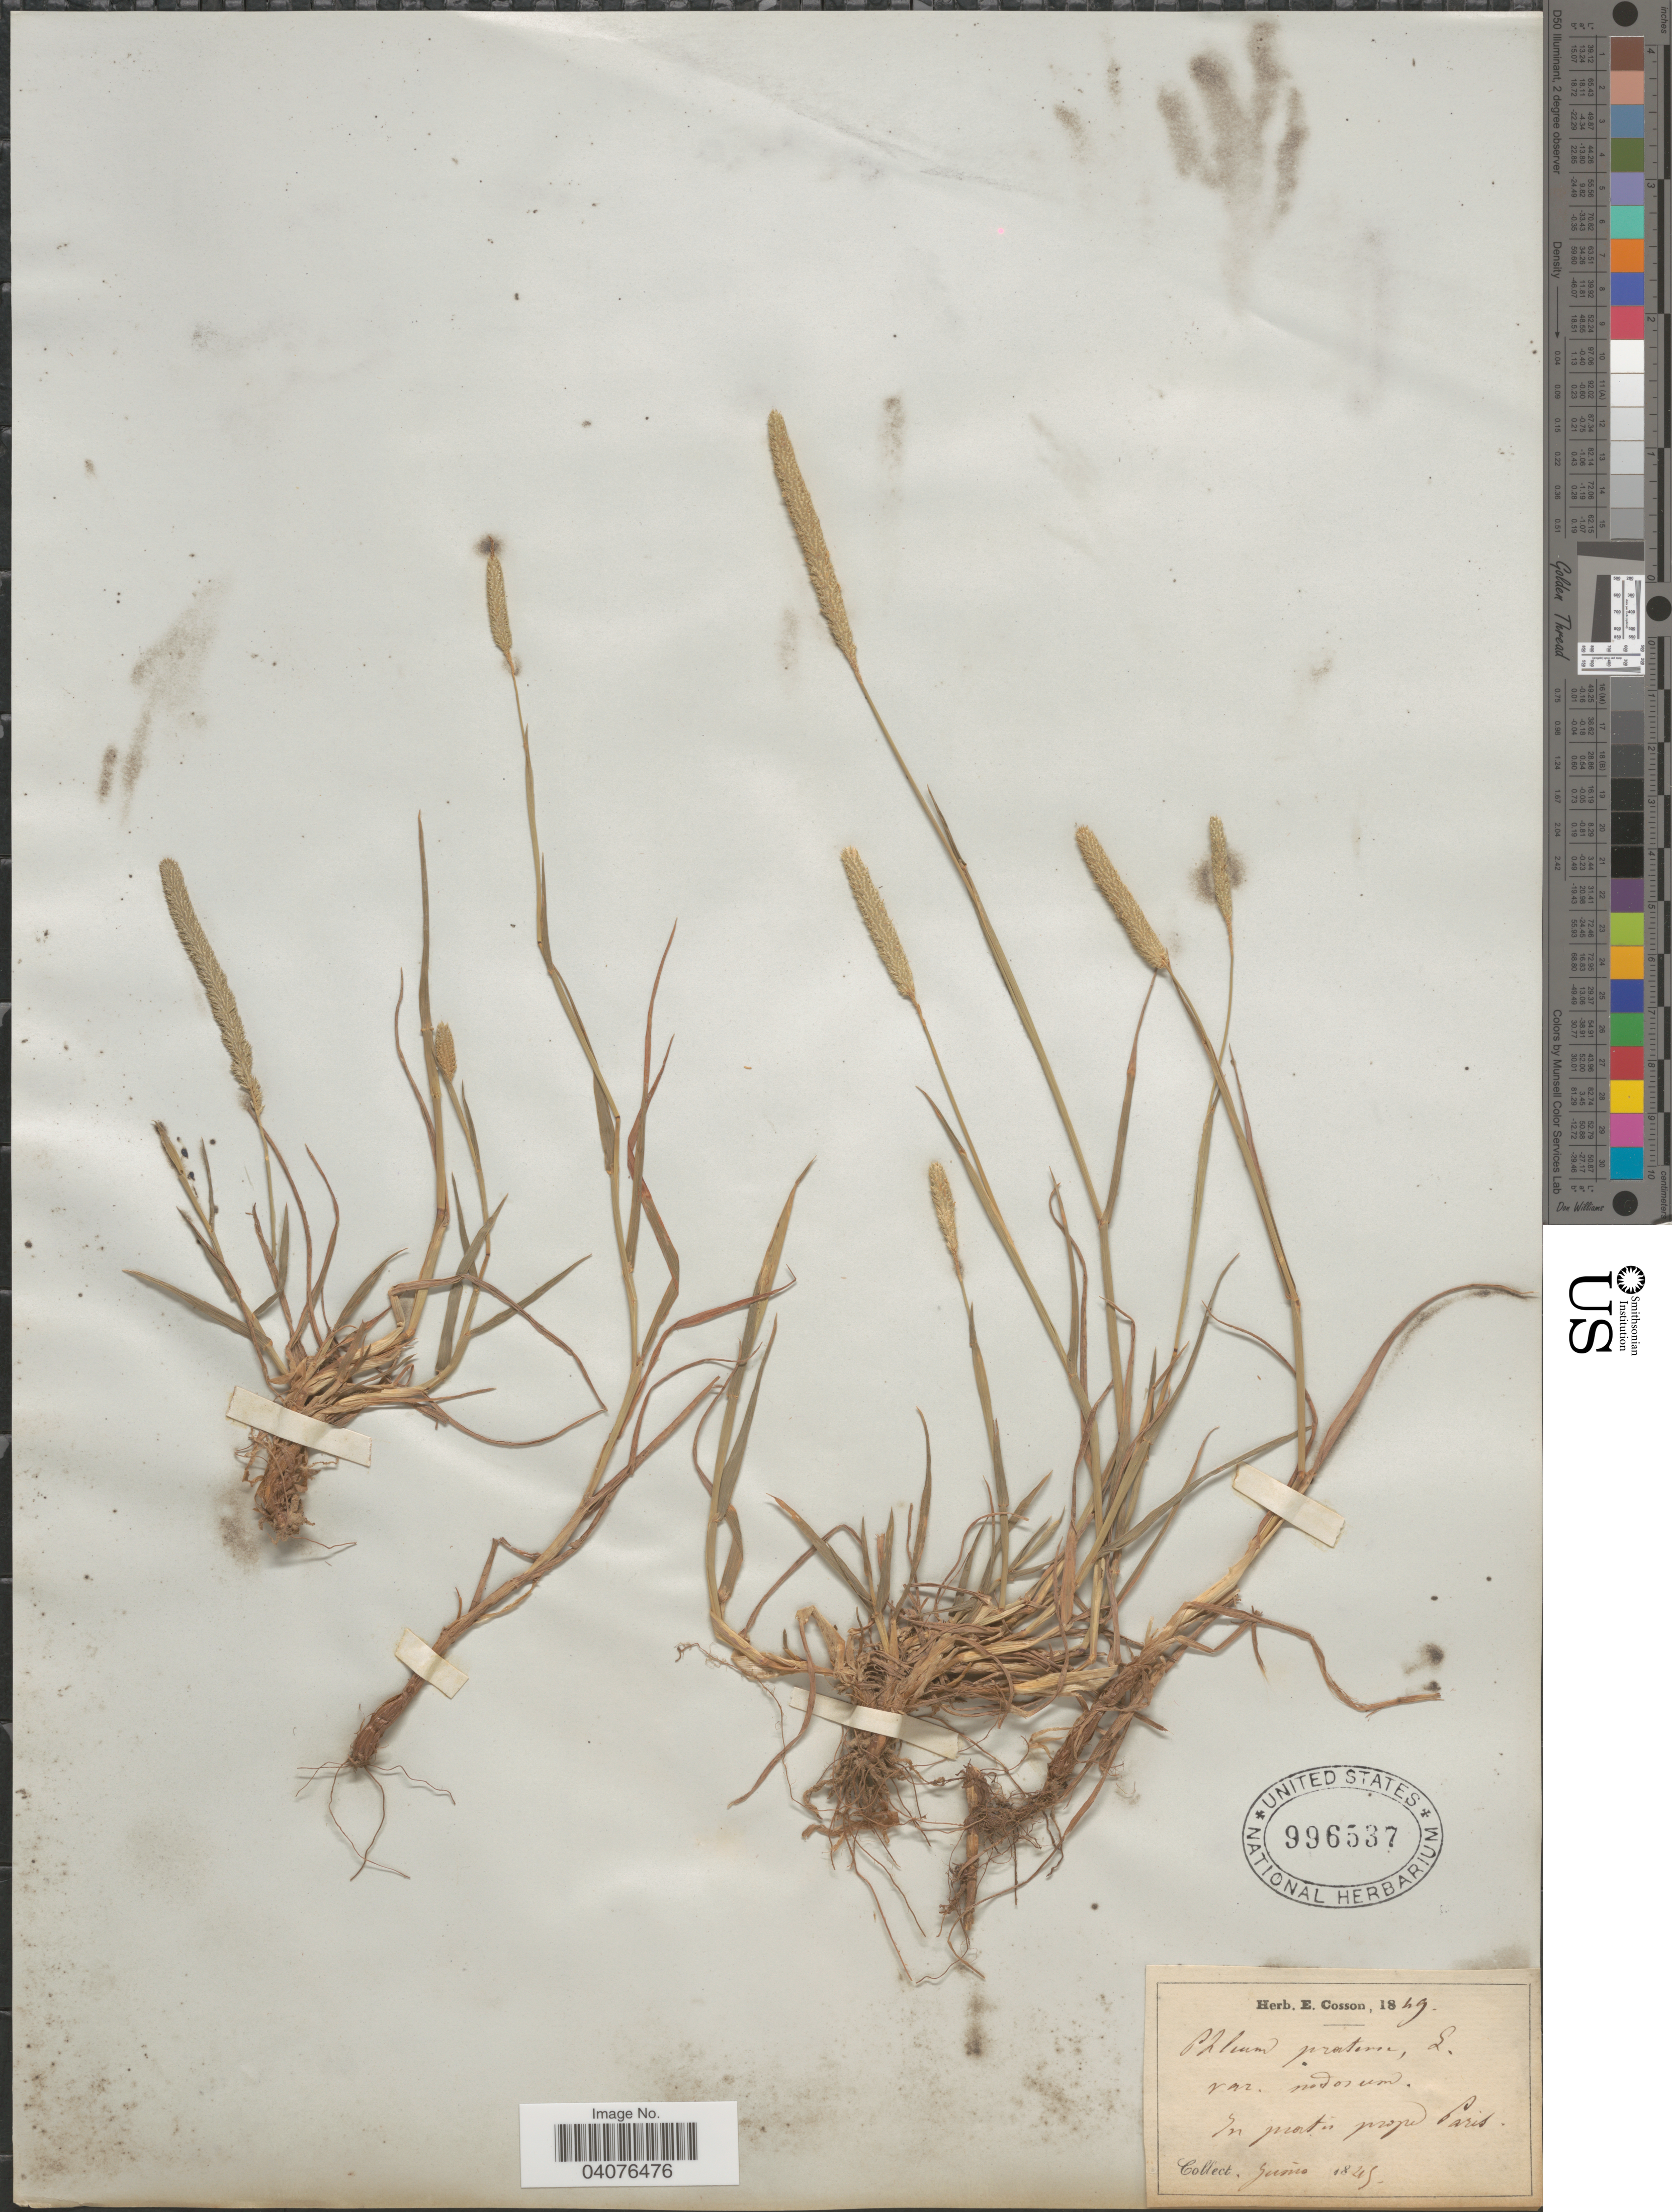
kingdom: Plantae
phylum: Tracheophyta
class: Liliopsida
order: Poales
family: Poaceae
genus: Phleum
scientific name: Phleum pratense subsp. pratense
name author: L.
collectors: ex herb. E. Cosson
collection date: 1849-06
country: France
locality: In pratis prope Paris.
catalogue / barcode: US 996537